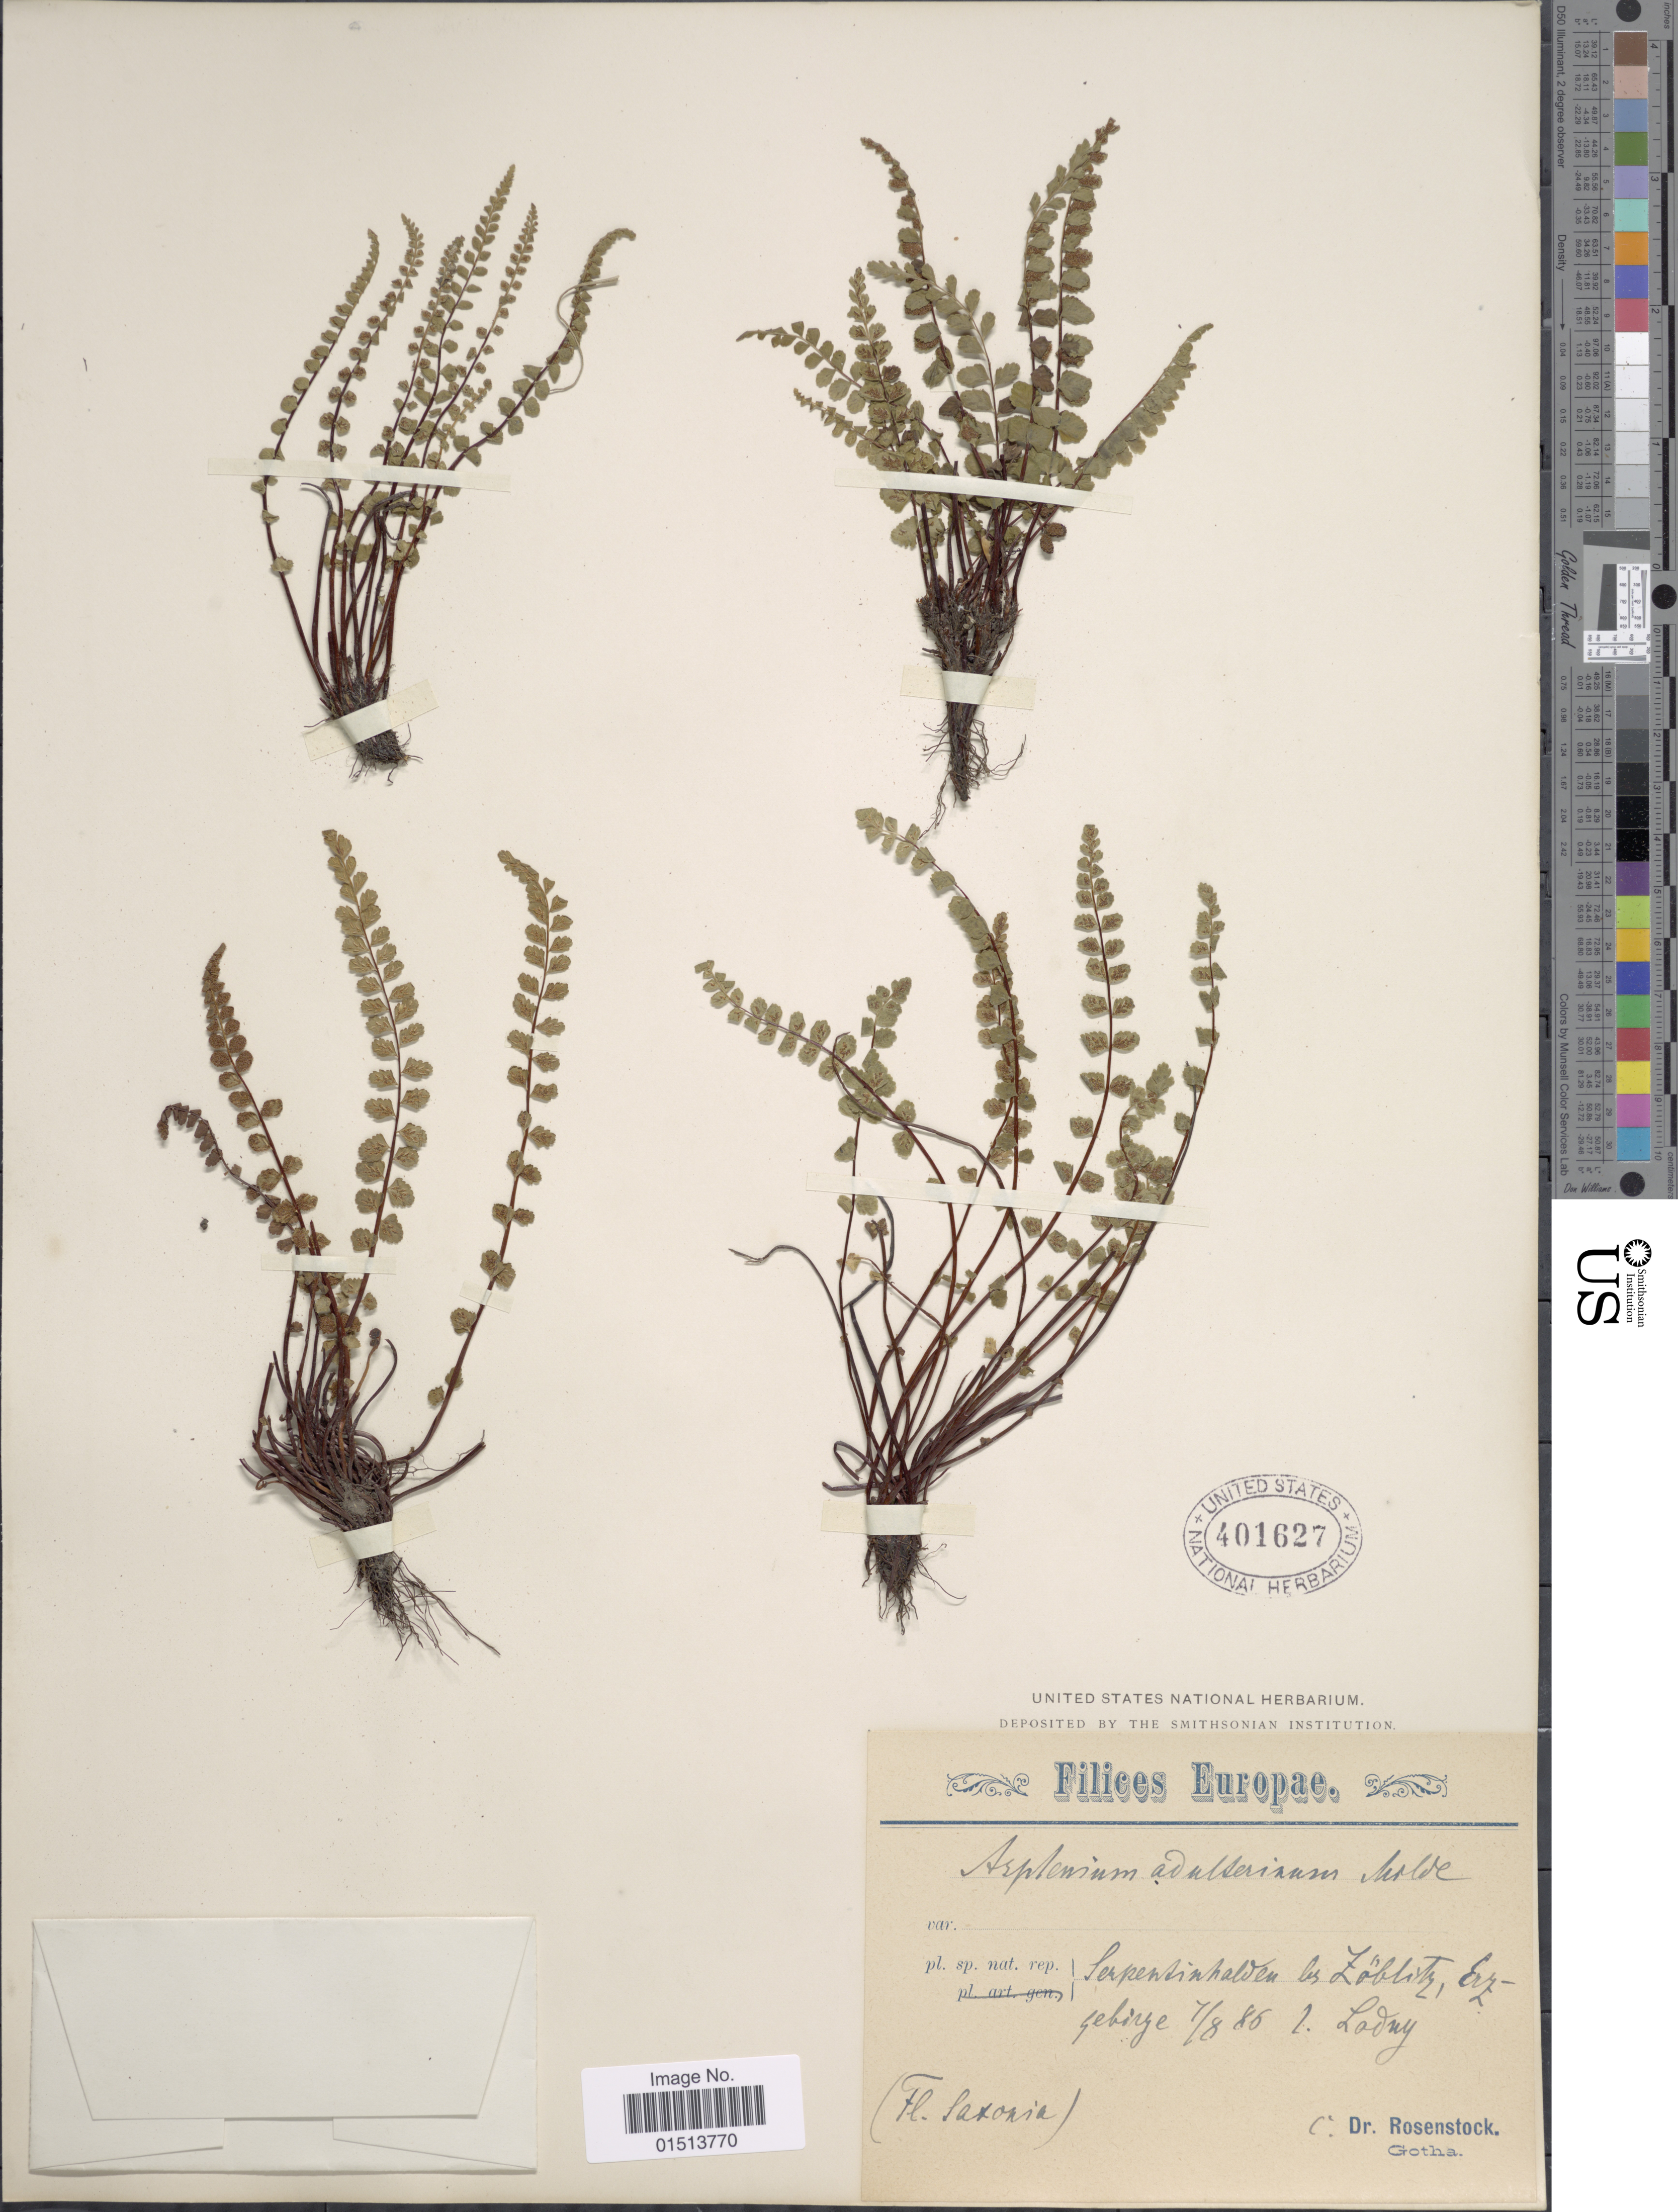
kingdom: Plantae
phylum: Tracheophyta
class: Polypodiopsida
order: Polypodiales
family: Aspleniaceae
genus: Asplenium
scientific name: Asplenium adulterinum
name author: Milde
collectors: C. Rosenstock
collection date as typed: Transcribed d/m/y: 7/8/86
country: Germany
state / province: Sachsen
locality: Europe. Serpentinhalden les Zöblitz, Erzegebirge, Saxonia. [interpreted]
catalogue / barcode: US 401627